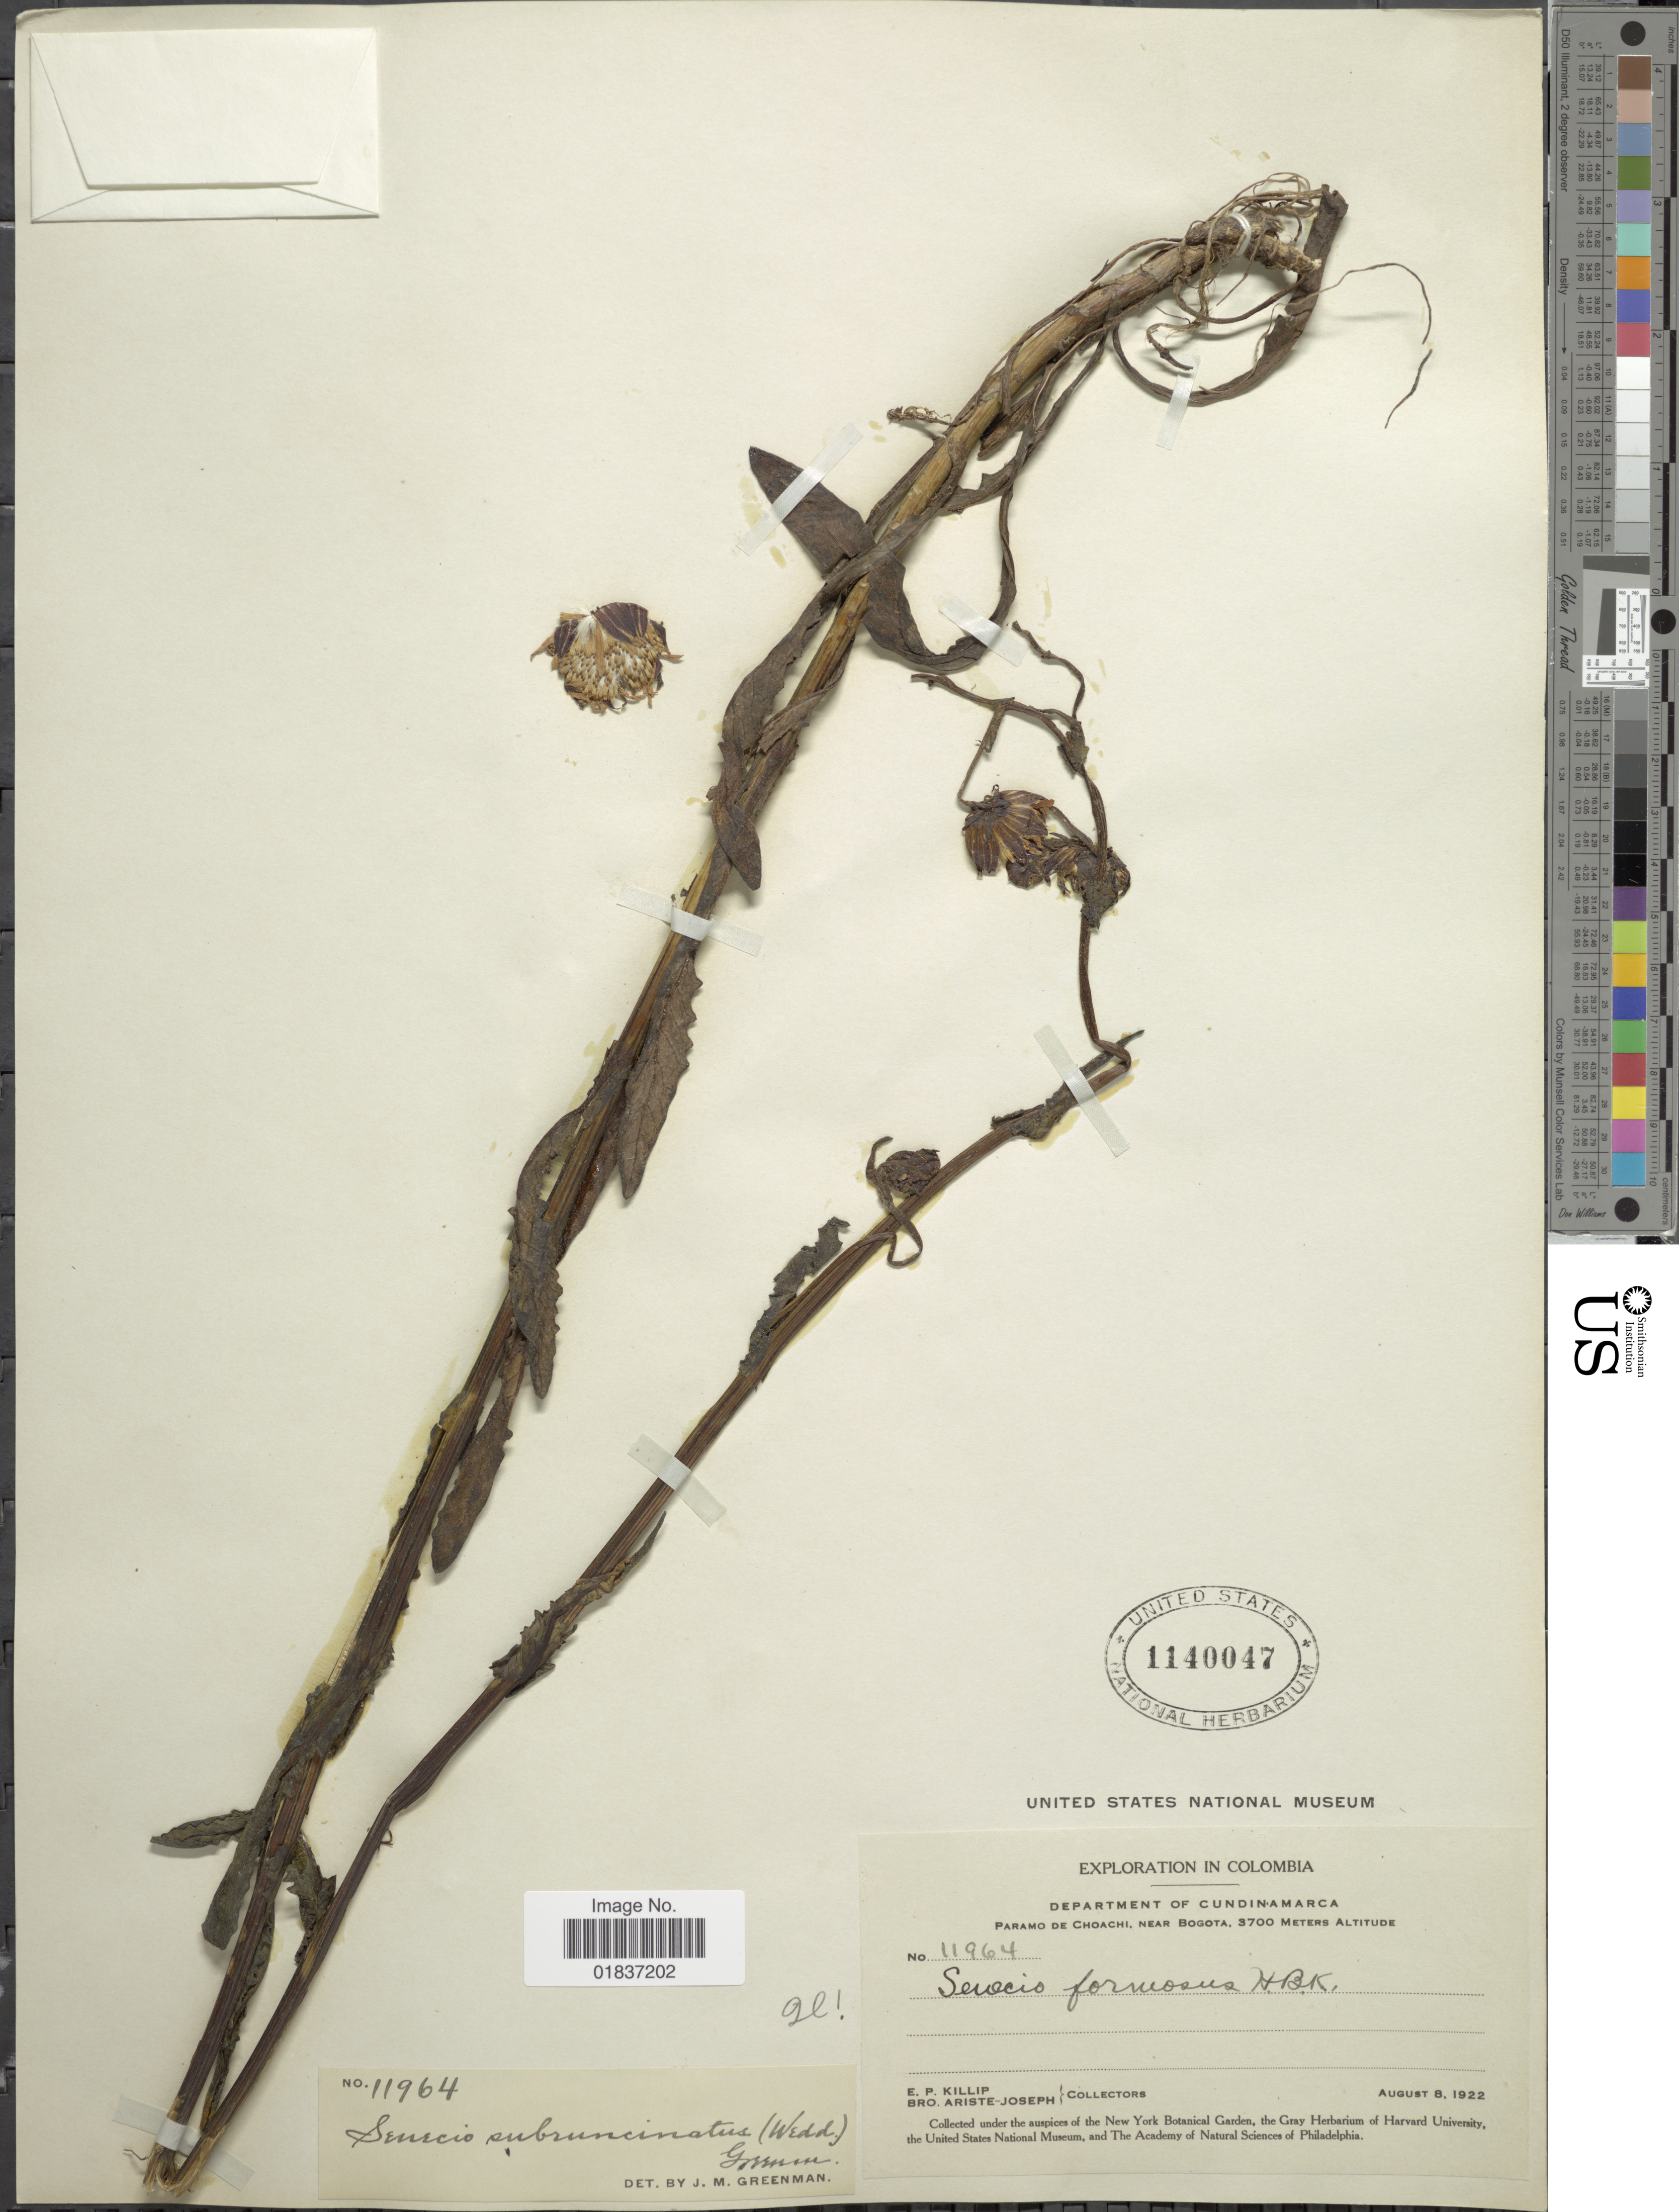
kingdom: Plantae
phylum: Tracheophyta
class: Magnoliopsida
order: Asterales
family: Asteraceae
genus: Senecio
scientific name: Senecio subruncinatus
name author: Greenm.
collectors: E. P. Killip & Bro. Ariste-Joseph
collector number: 11964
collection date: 1922-08-08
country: Colombia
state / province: Cundinamarca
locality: Department of Cundinamarca. Paramo de Choachi, near Bogota,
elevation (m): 3700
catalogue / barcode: US 1140047